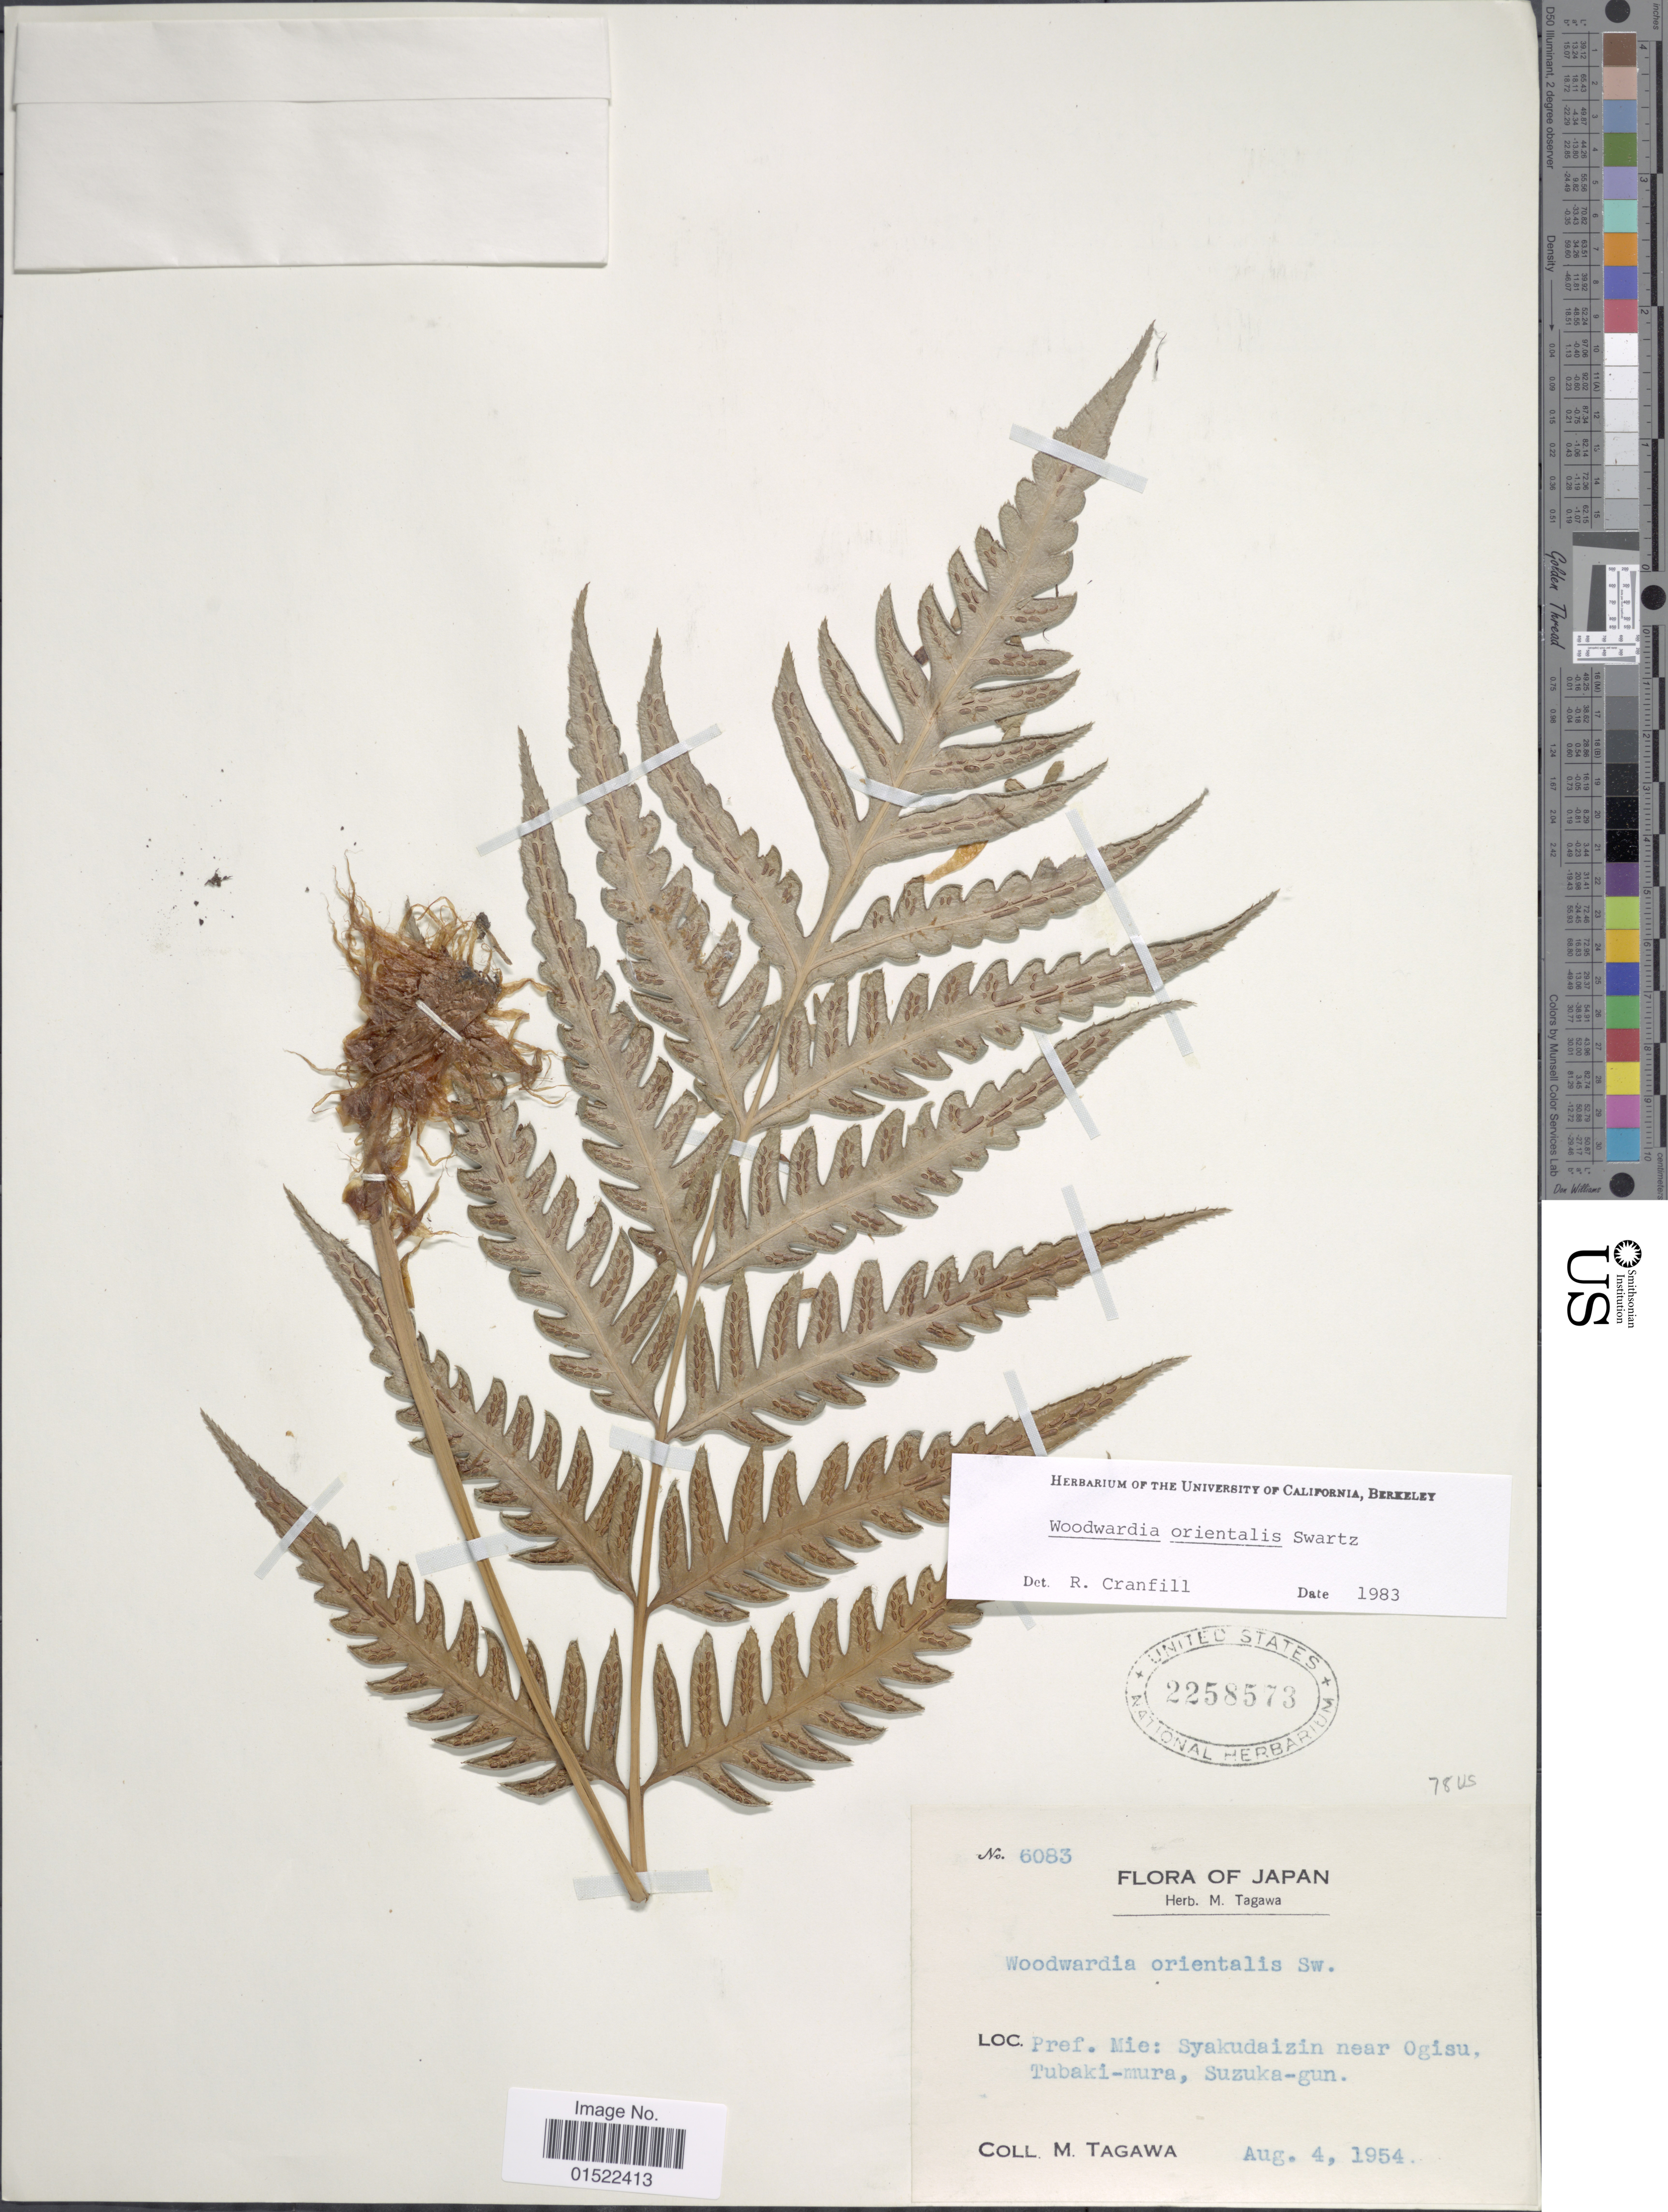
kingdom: Plantae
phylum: Tracheophyta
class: Polypodiopsida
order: Polypodiales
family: Blechnaceae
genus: Woodwardia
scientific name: Woodwardia orientalis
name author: Sw.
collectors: M. Tagawa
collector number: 6083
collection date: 1954-08-04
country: Japan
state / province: Mie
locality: Syakudaizin near Ogisu, Tubaki-mura, Suzuka-gun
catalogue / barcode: US 2258573